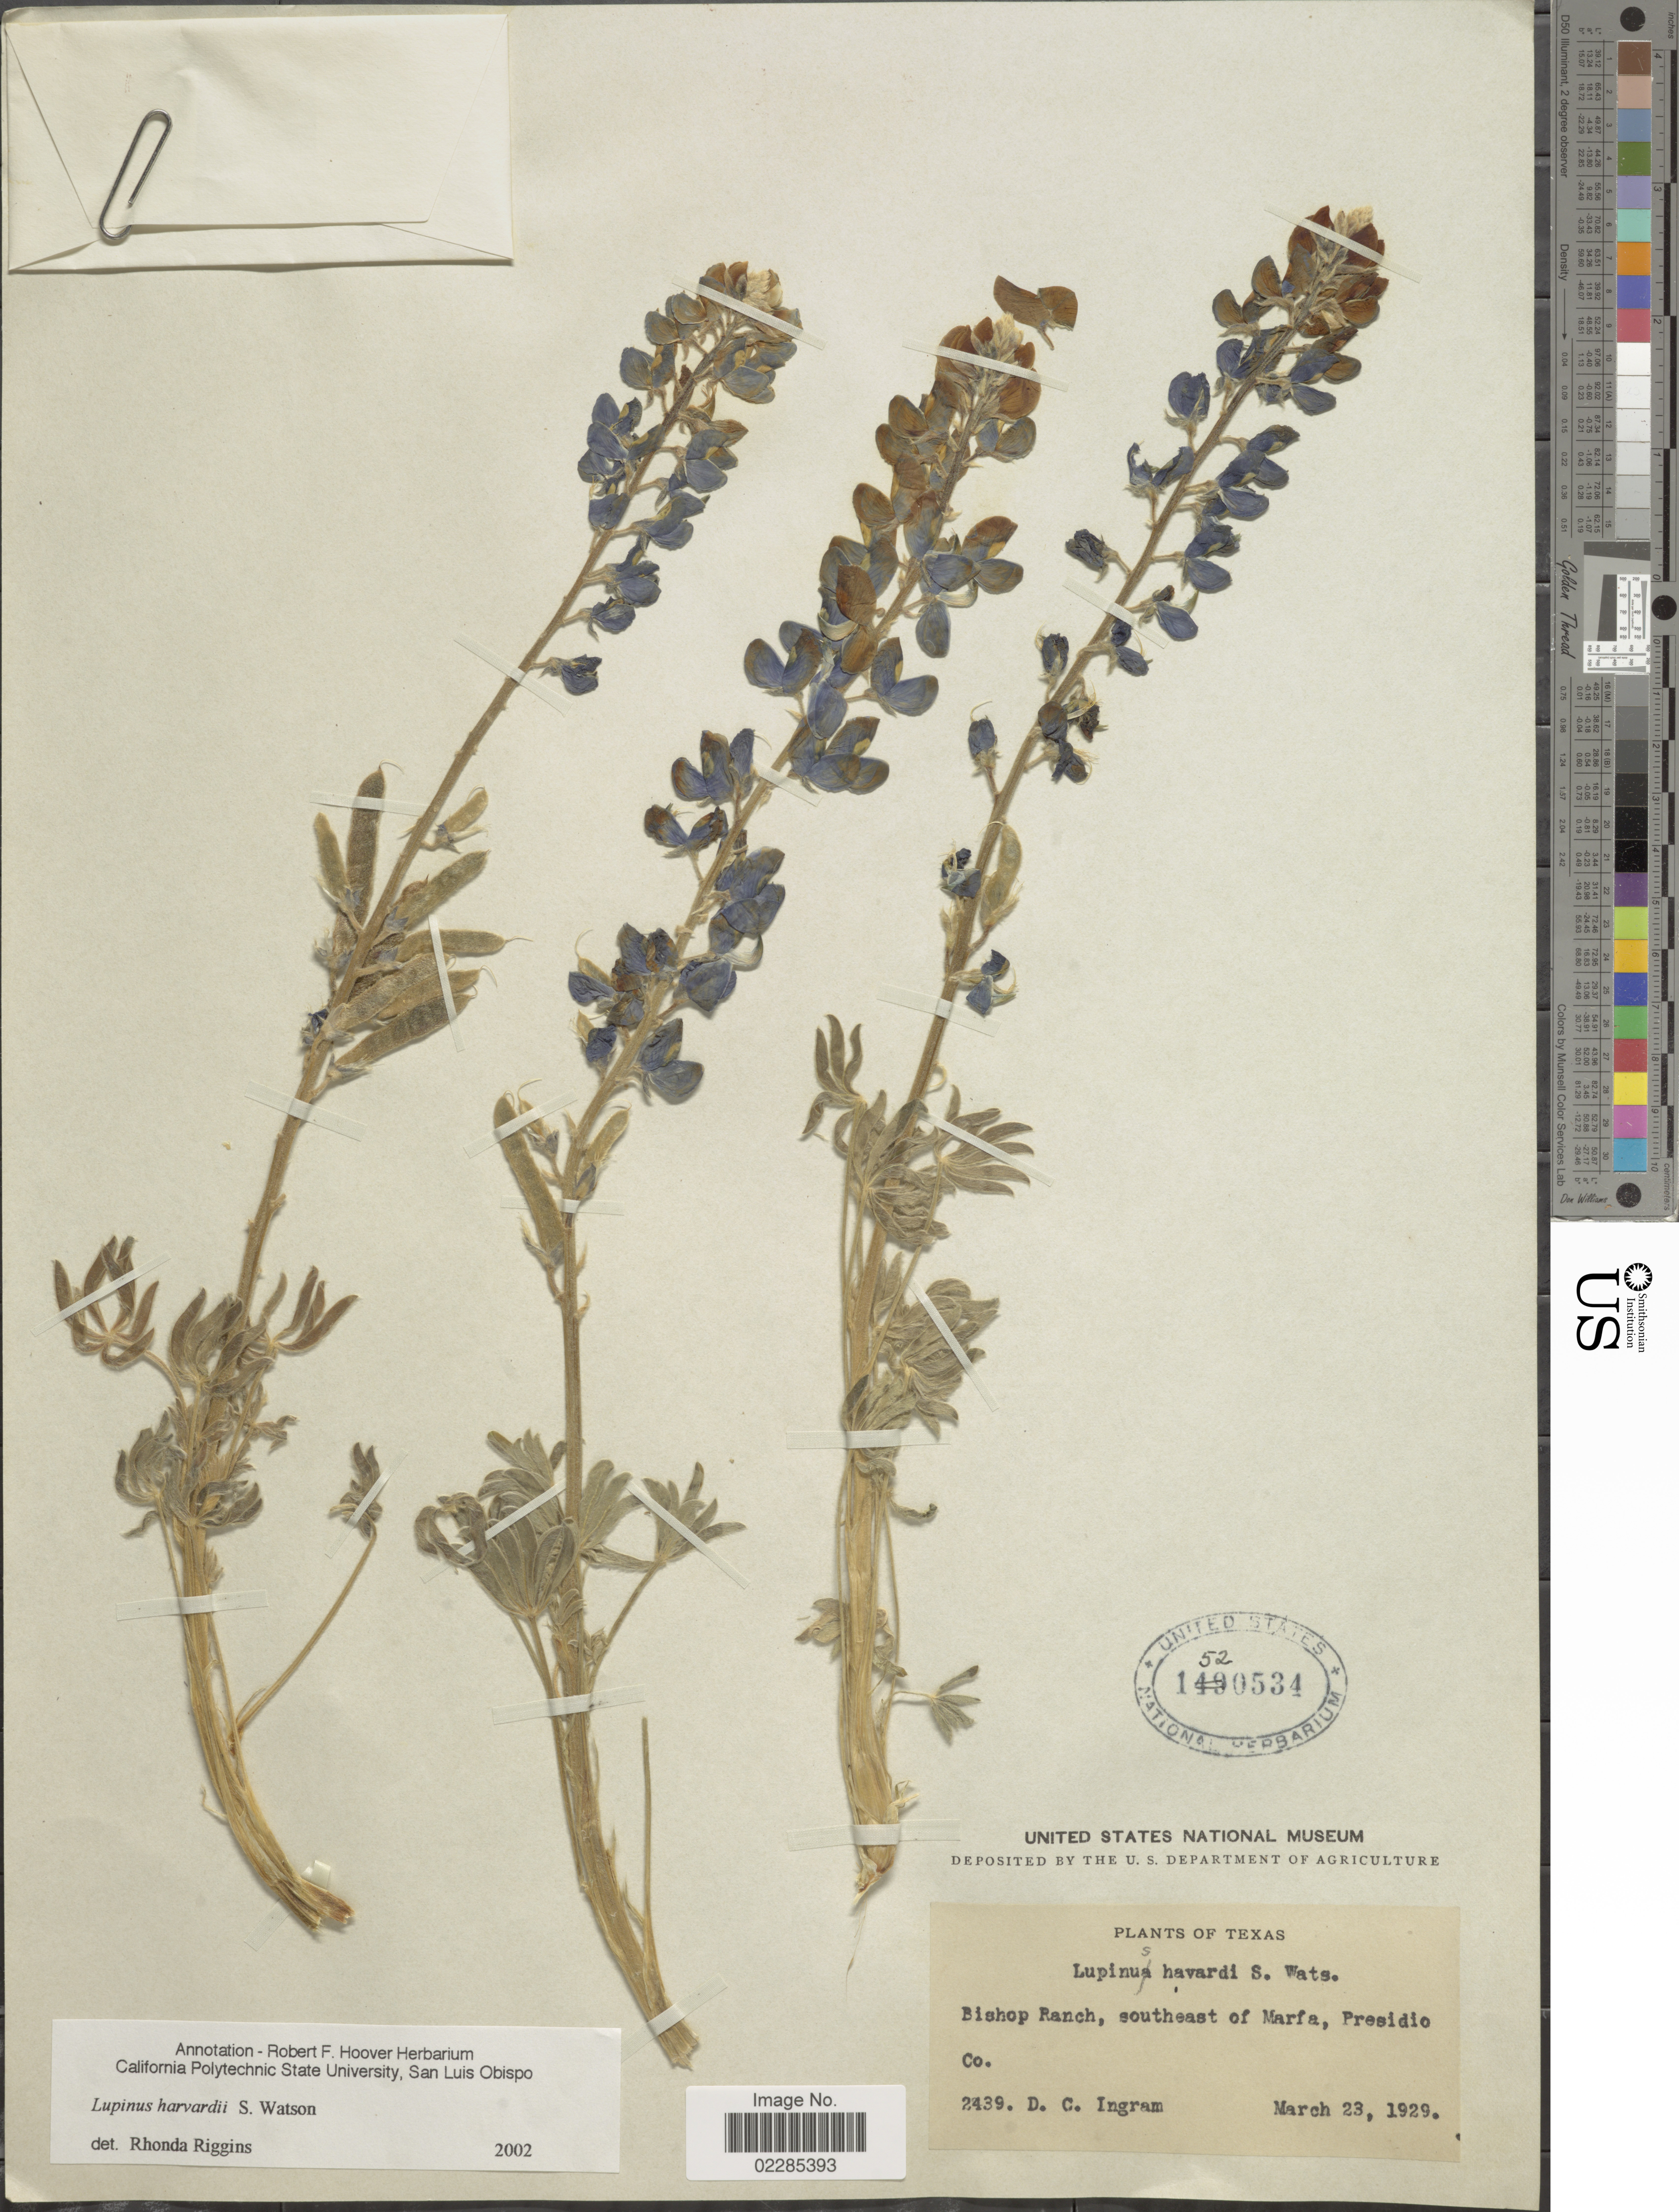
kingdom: Plantae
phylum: Tracheophyta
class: Magnoliopsida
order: Fabales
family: Fabaceae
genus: Lupinus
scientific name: Lupinus havardii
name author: S. Watson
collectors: D. C. Ingram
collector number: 2439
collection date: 1929-03-23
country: United States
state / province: Texas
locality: Bishop Ranch, southeast of Marfa, Presidio Co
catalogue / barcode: US 1520534